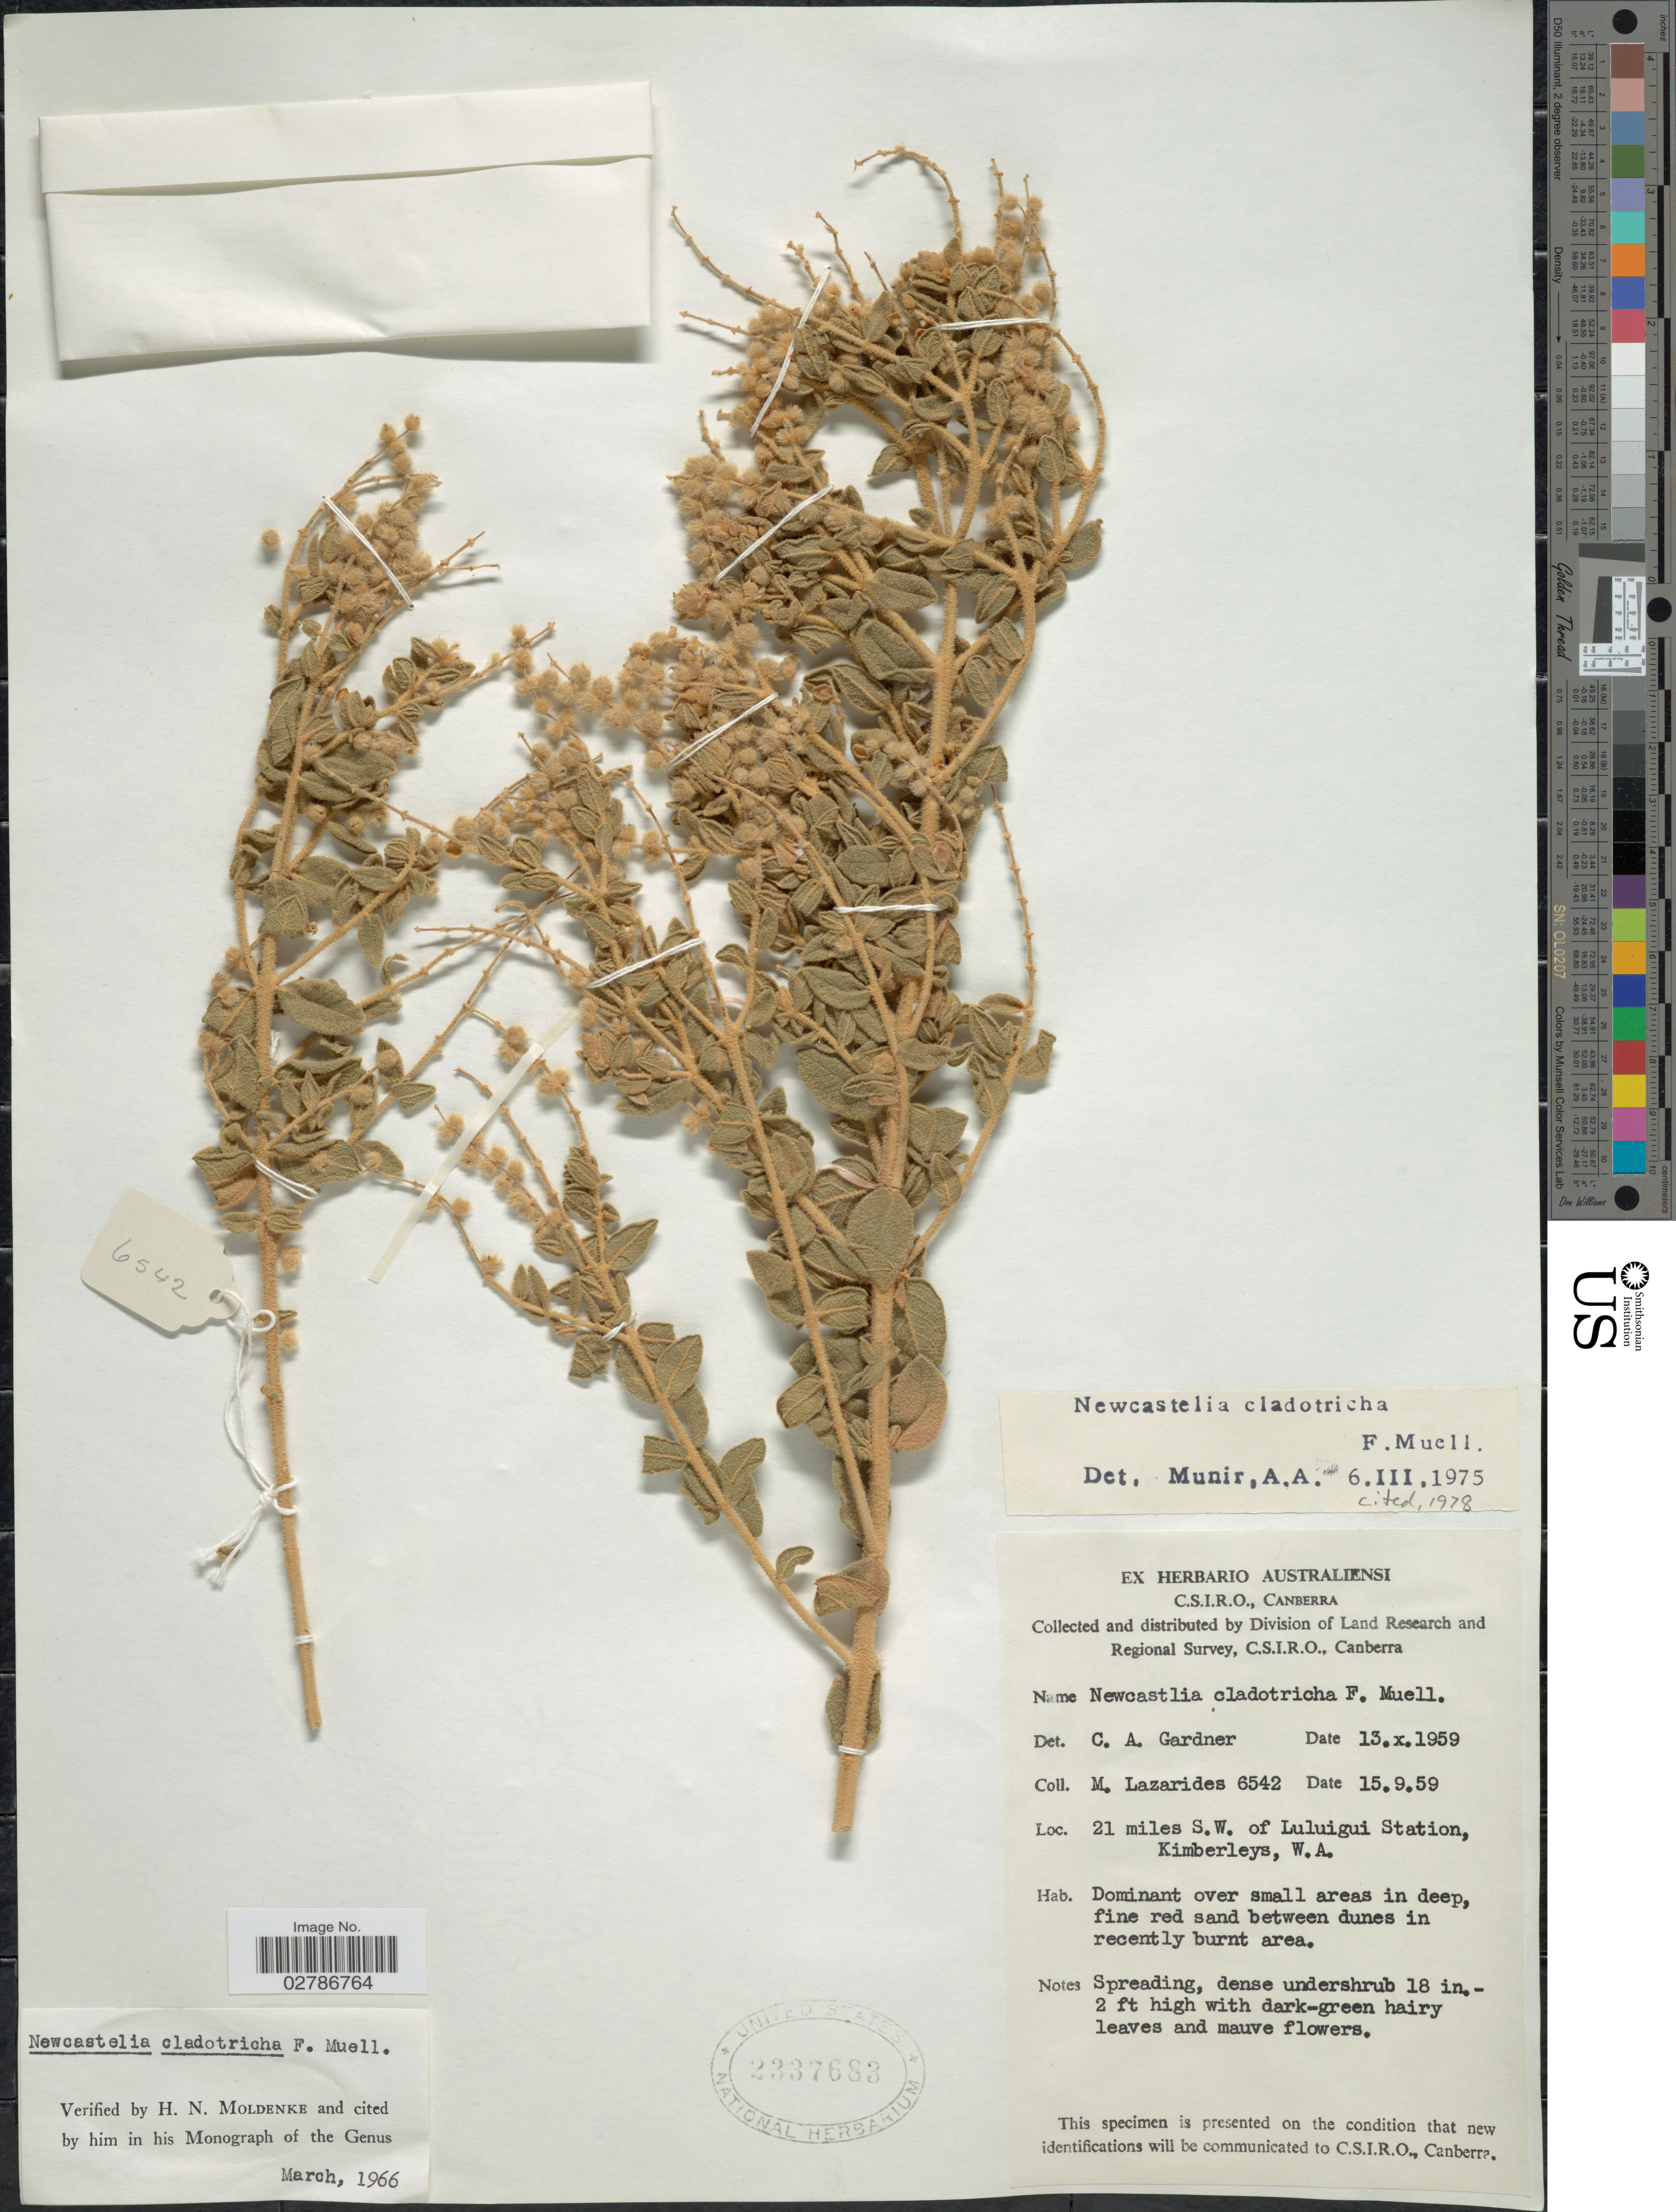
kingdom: Plantae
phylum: Tracheophyta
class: Magnoliopsida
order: Lamiales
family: Lamiaceae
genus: Newcastelia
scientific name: Newcastelia cladotricha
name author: F. Muell.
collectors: M. Lazarides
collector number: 6542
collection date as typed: Transcribed d/m/y: 15/9/59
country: Australia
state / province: Western Australia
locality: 21 miles S.W. of Luluigui Station, Kimberleys, W.A.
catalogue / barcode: US 2337683